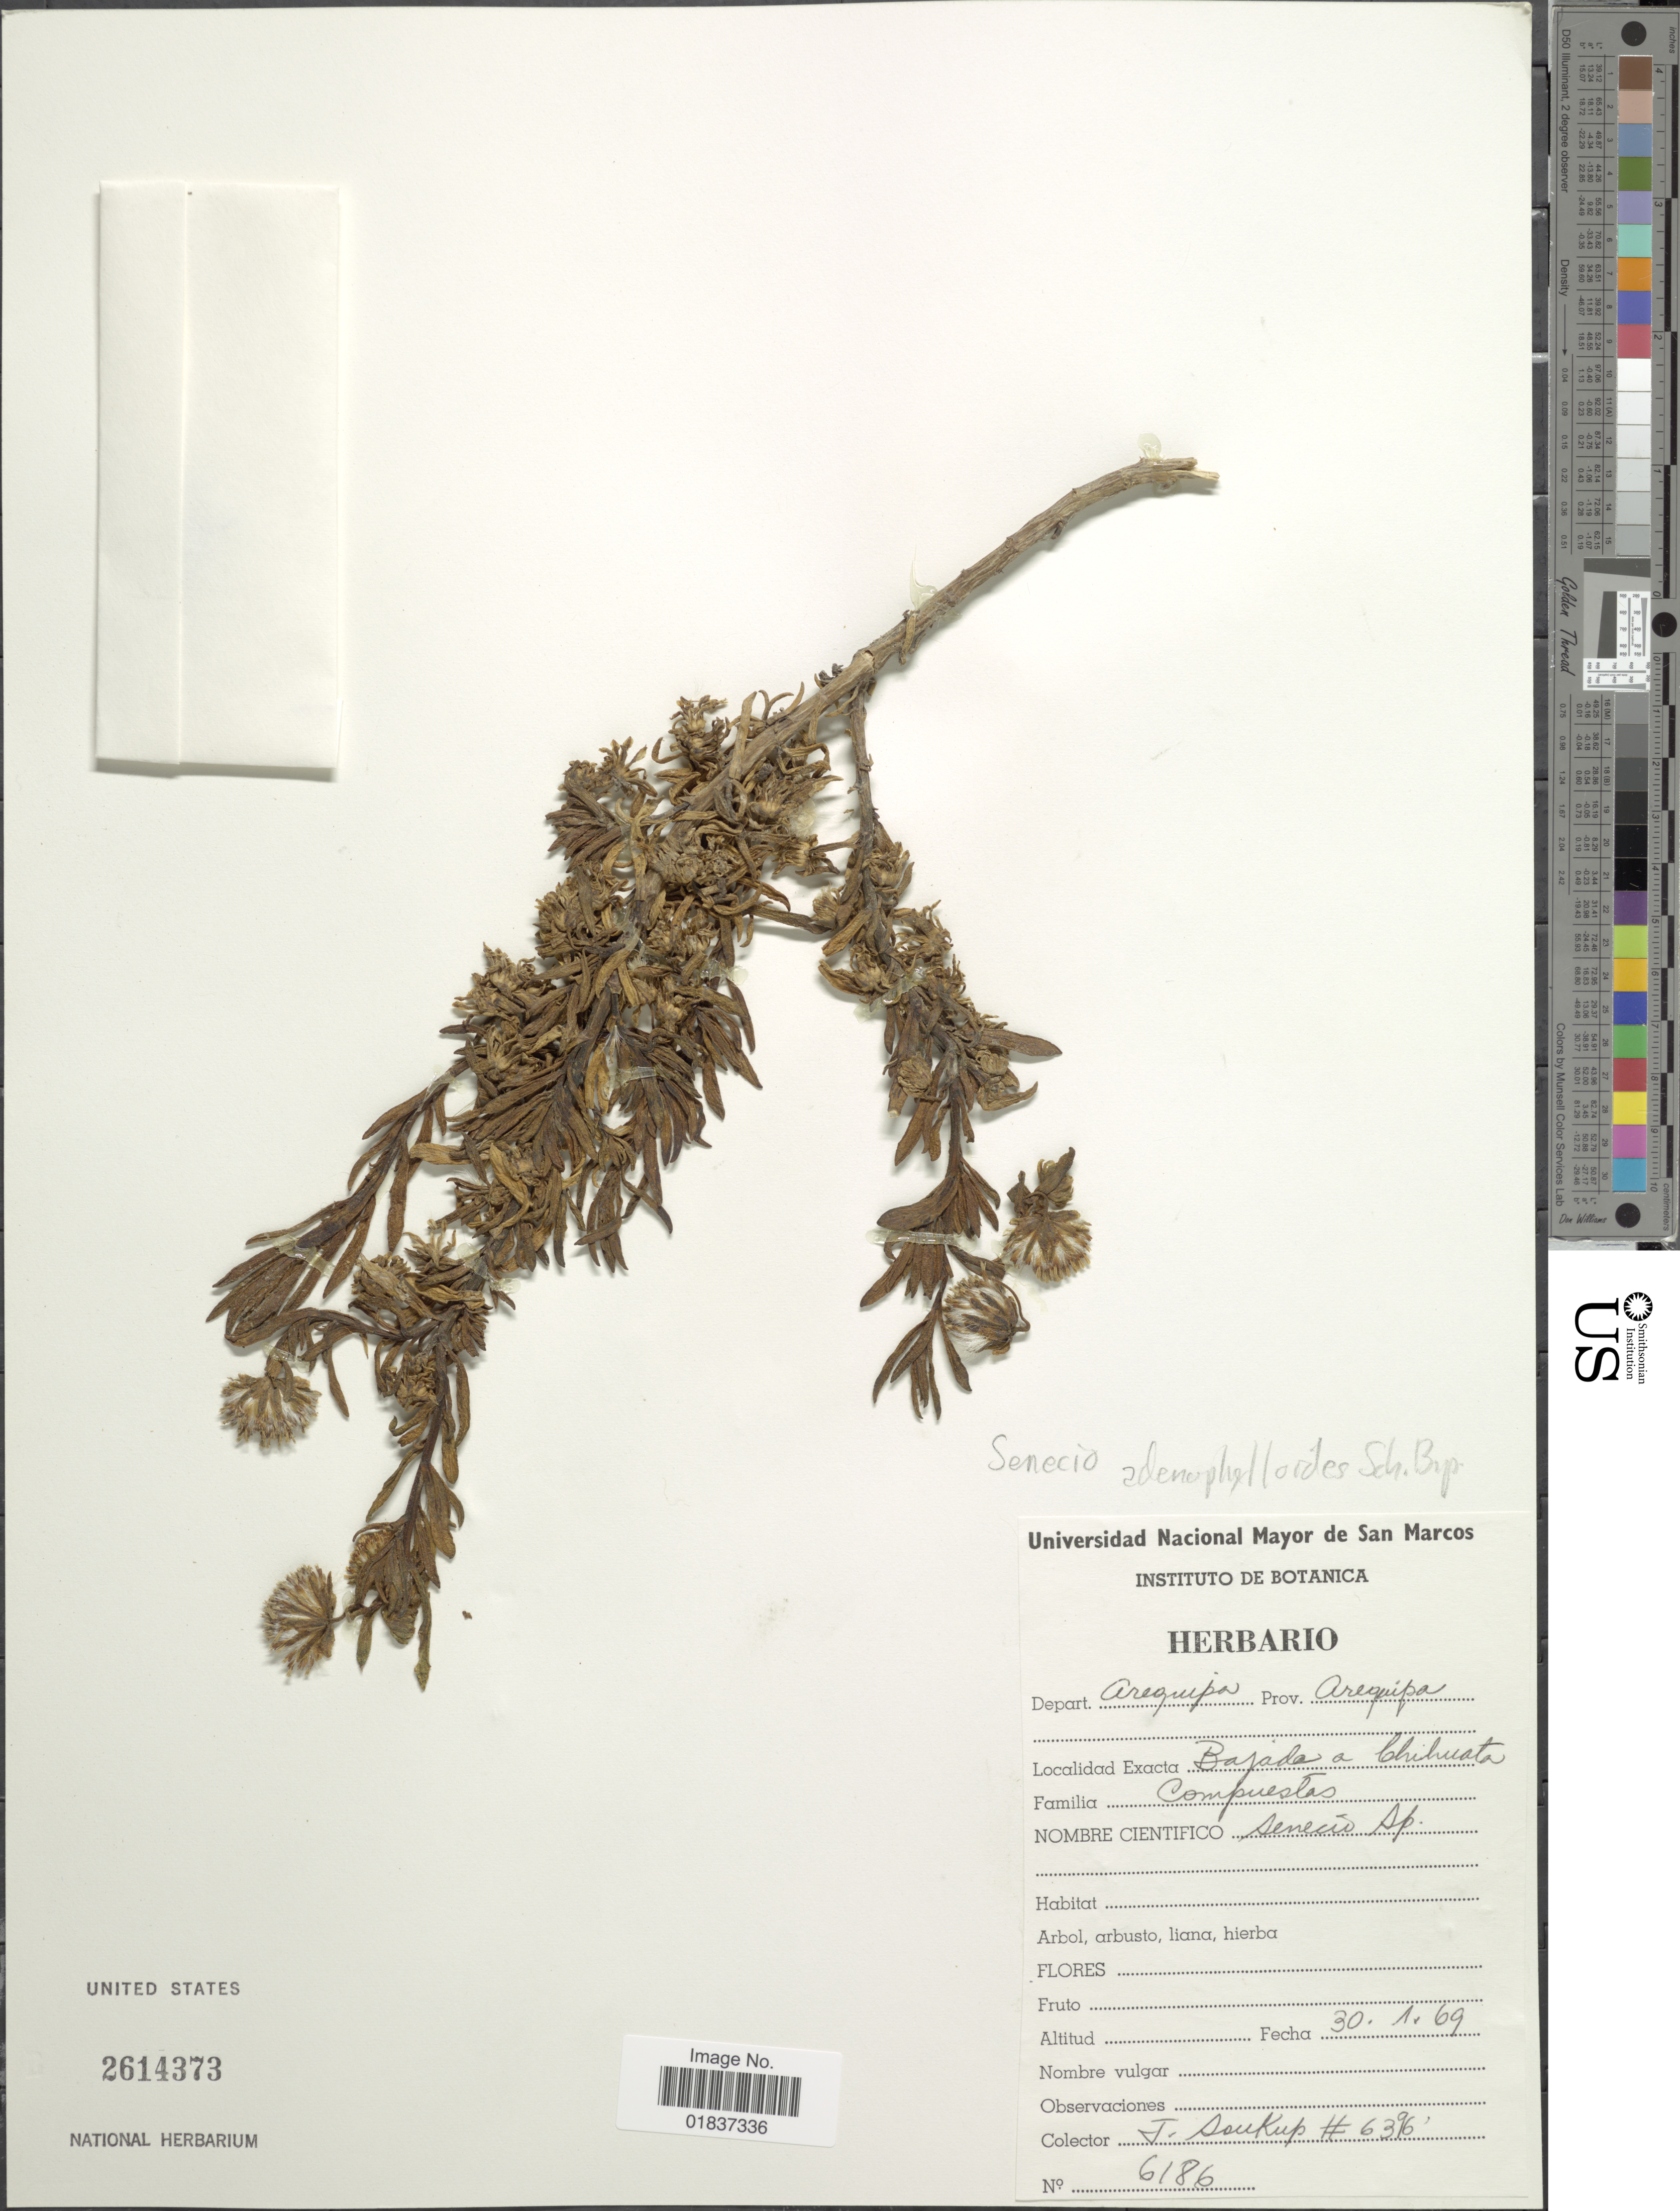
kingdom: Plantae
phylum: Tracheophyta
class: Magnoliopsida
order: Asterales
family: Asteraceae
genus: Senecio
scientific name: Senecio rufescens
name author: DC.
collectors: J. Soukup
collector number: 6396/6186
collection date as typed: Transcribed d/m/y: 30/1/69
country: Peru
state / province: Arequipa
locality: Depart. Arequipa Prov. Arequipa. Bajada a Chihuata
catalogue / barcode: US 2614373